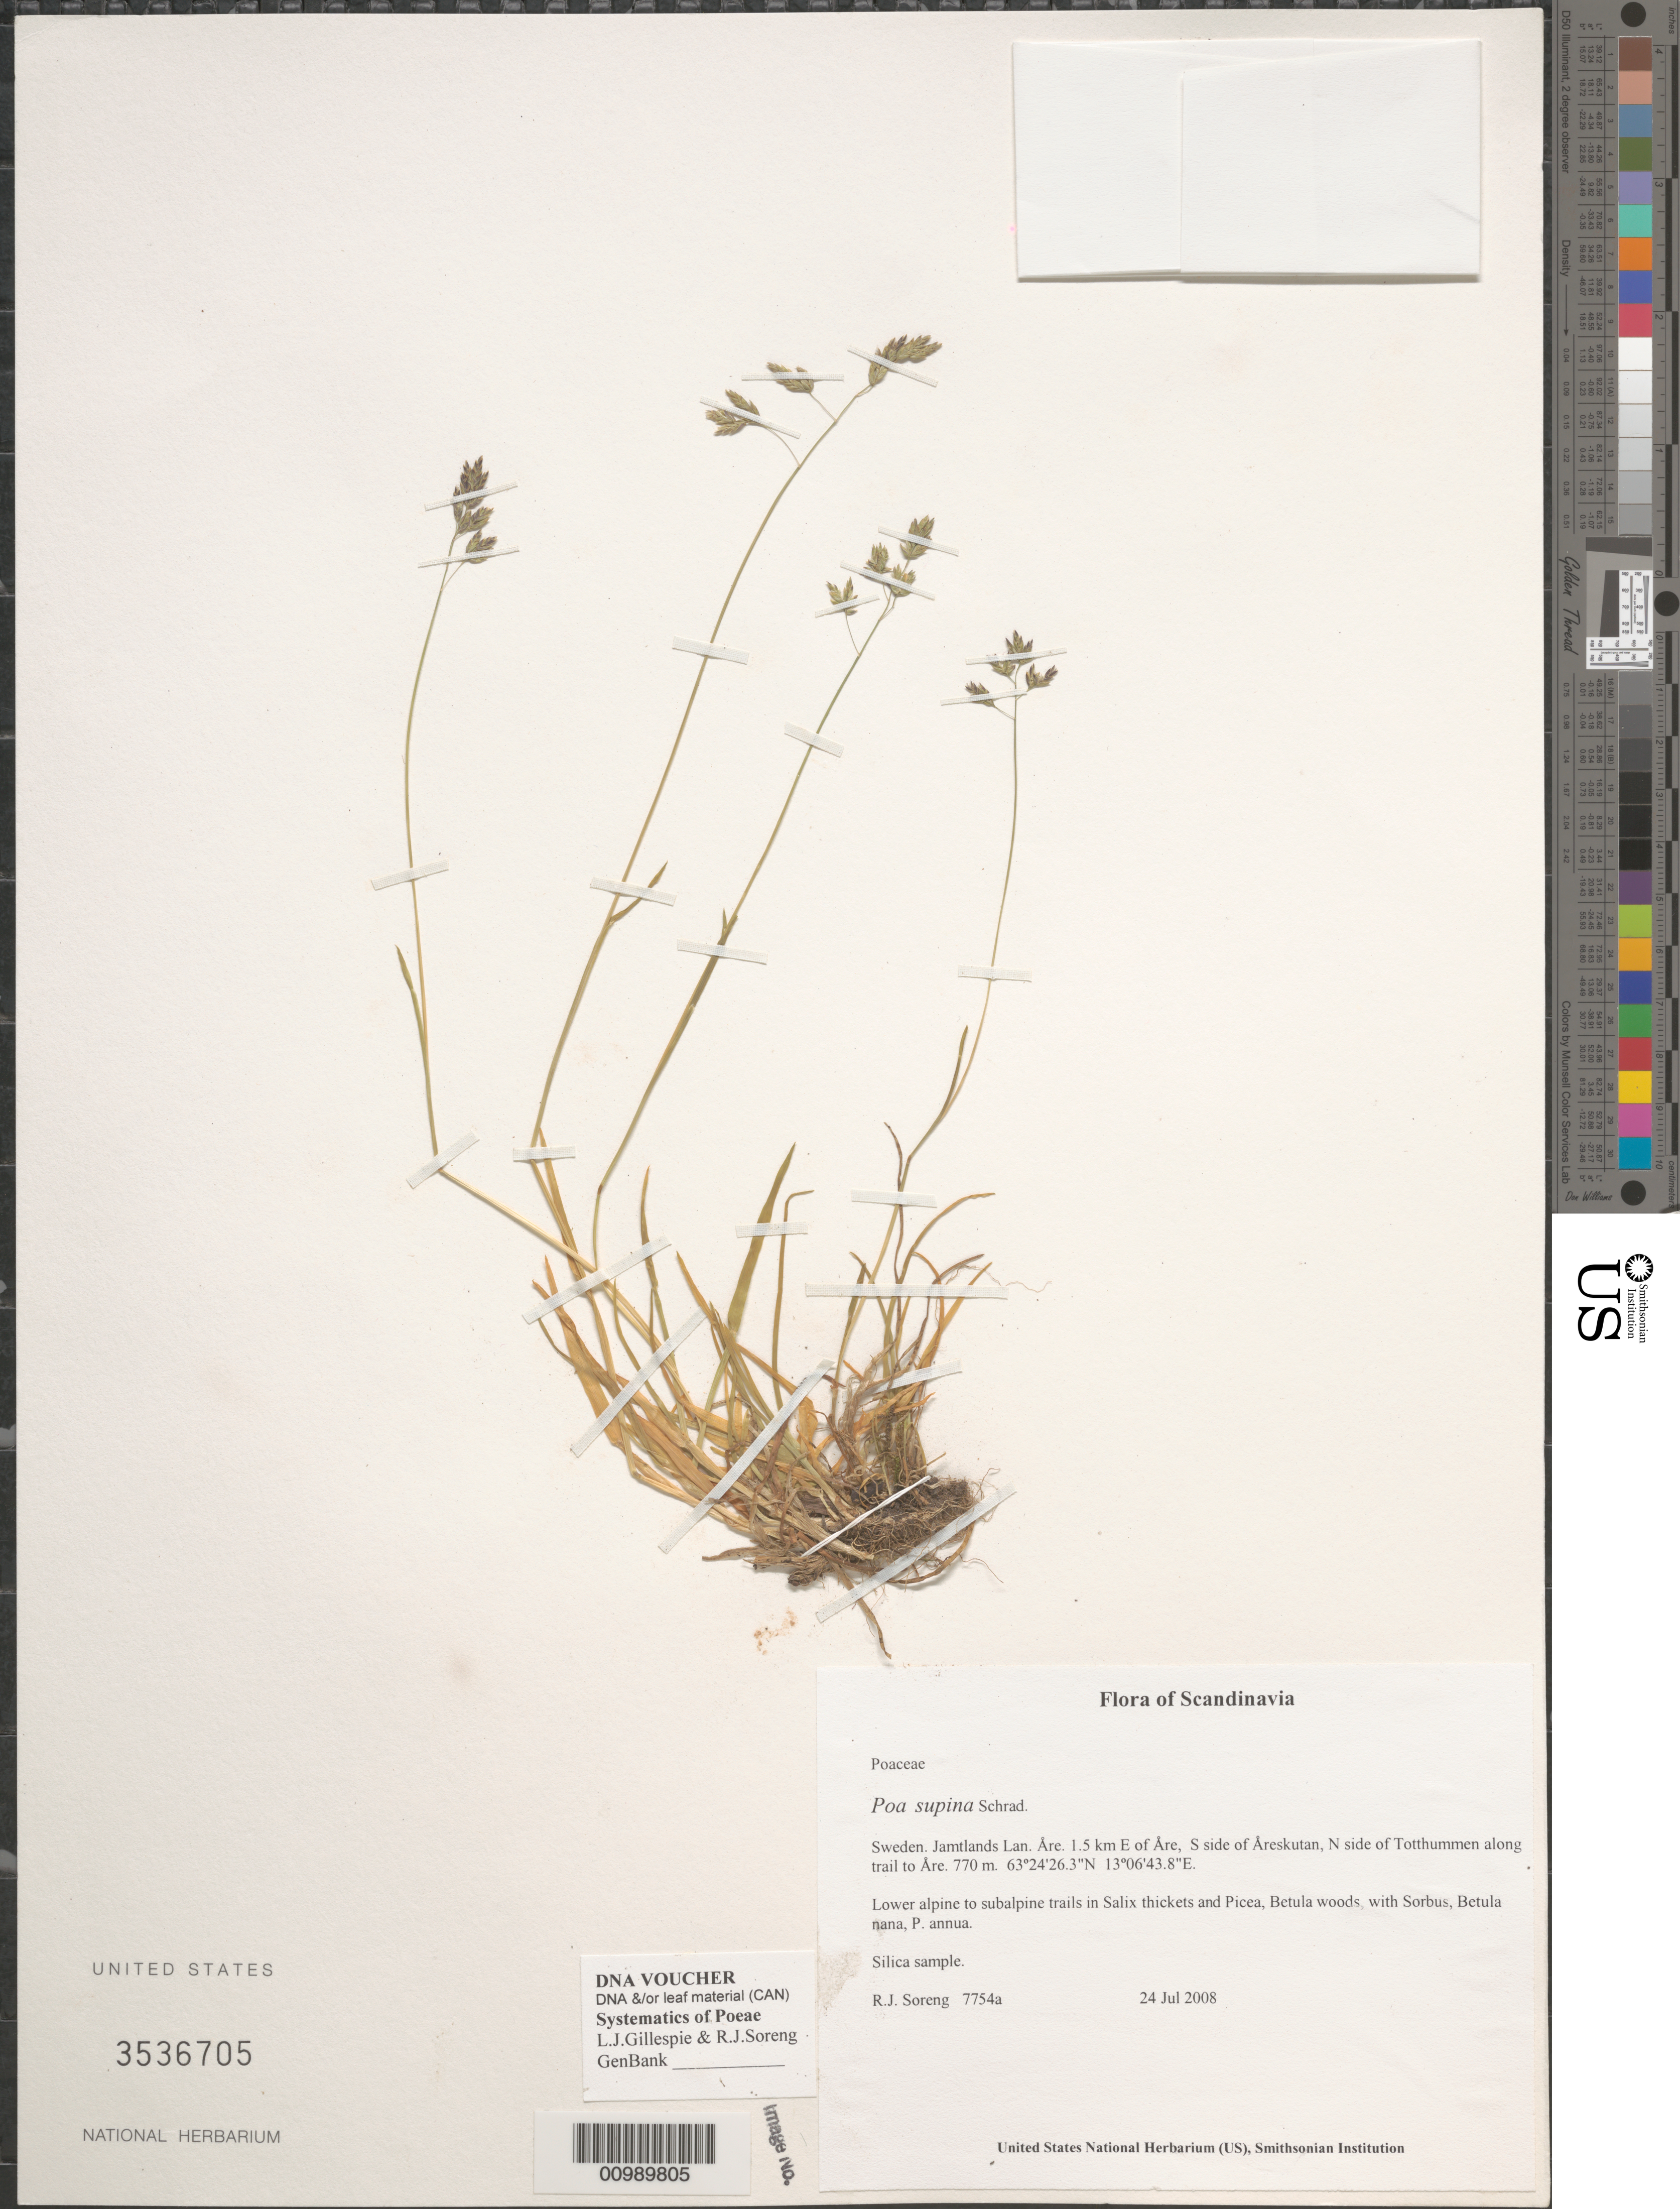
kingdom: Plantae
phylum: Tracheophyta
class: Liliopsida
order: Poales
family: Poaceae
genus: Poa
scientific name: Poa supina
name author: Schrad.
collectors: R. J. Soreng & N. L. Soreng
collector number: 7754-a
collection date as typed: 24 Jul 2008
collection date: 2008-07-24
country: Sweden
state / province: Jämtland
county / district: Åre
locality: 1.5 km E of Åre, S side of Åreskutan, N side of Totthummen along trail to Åre.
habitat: Lower alpine to subalpine trails in Salix thickets and Picea, Betula woods, with Sorbus, Betula nana, P. annua.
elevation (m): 770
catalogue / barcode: US 3536705